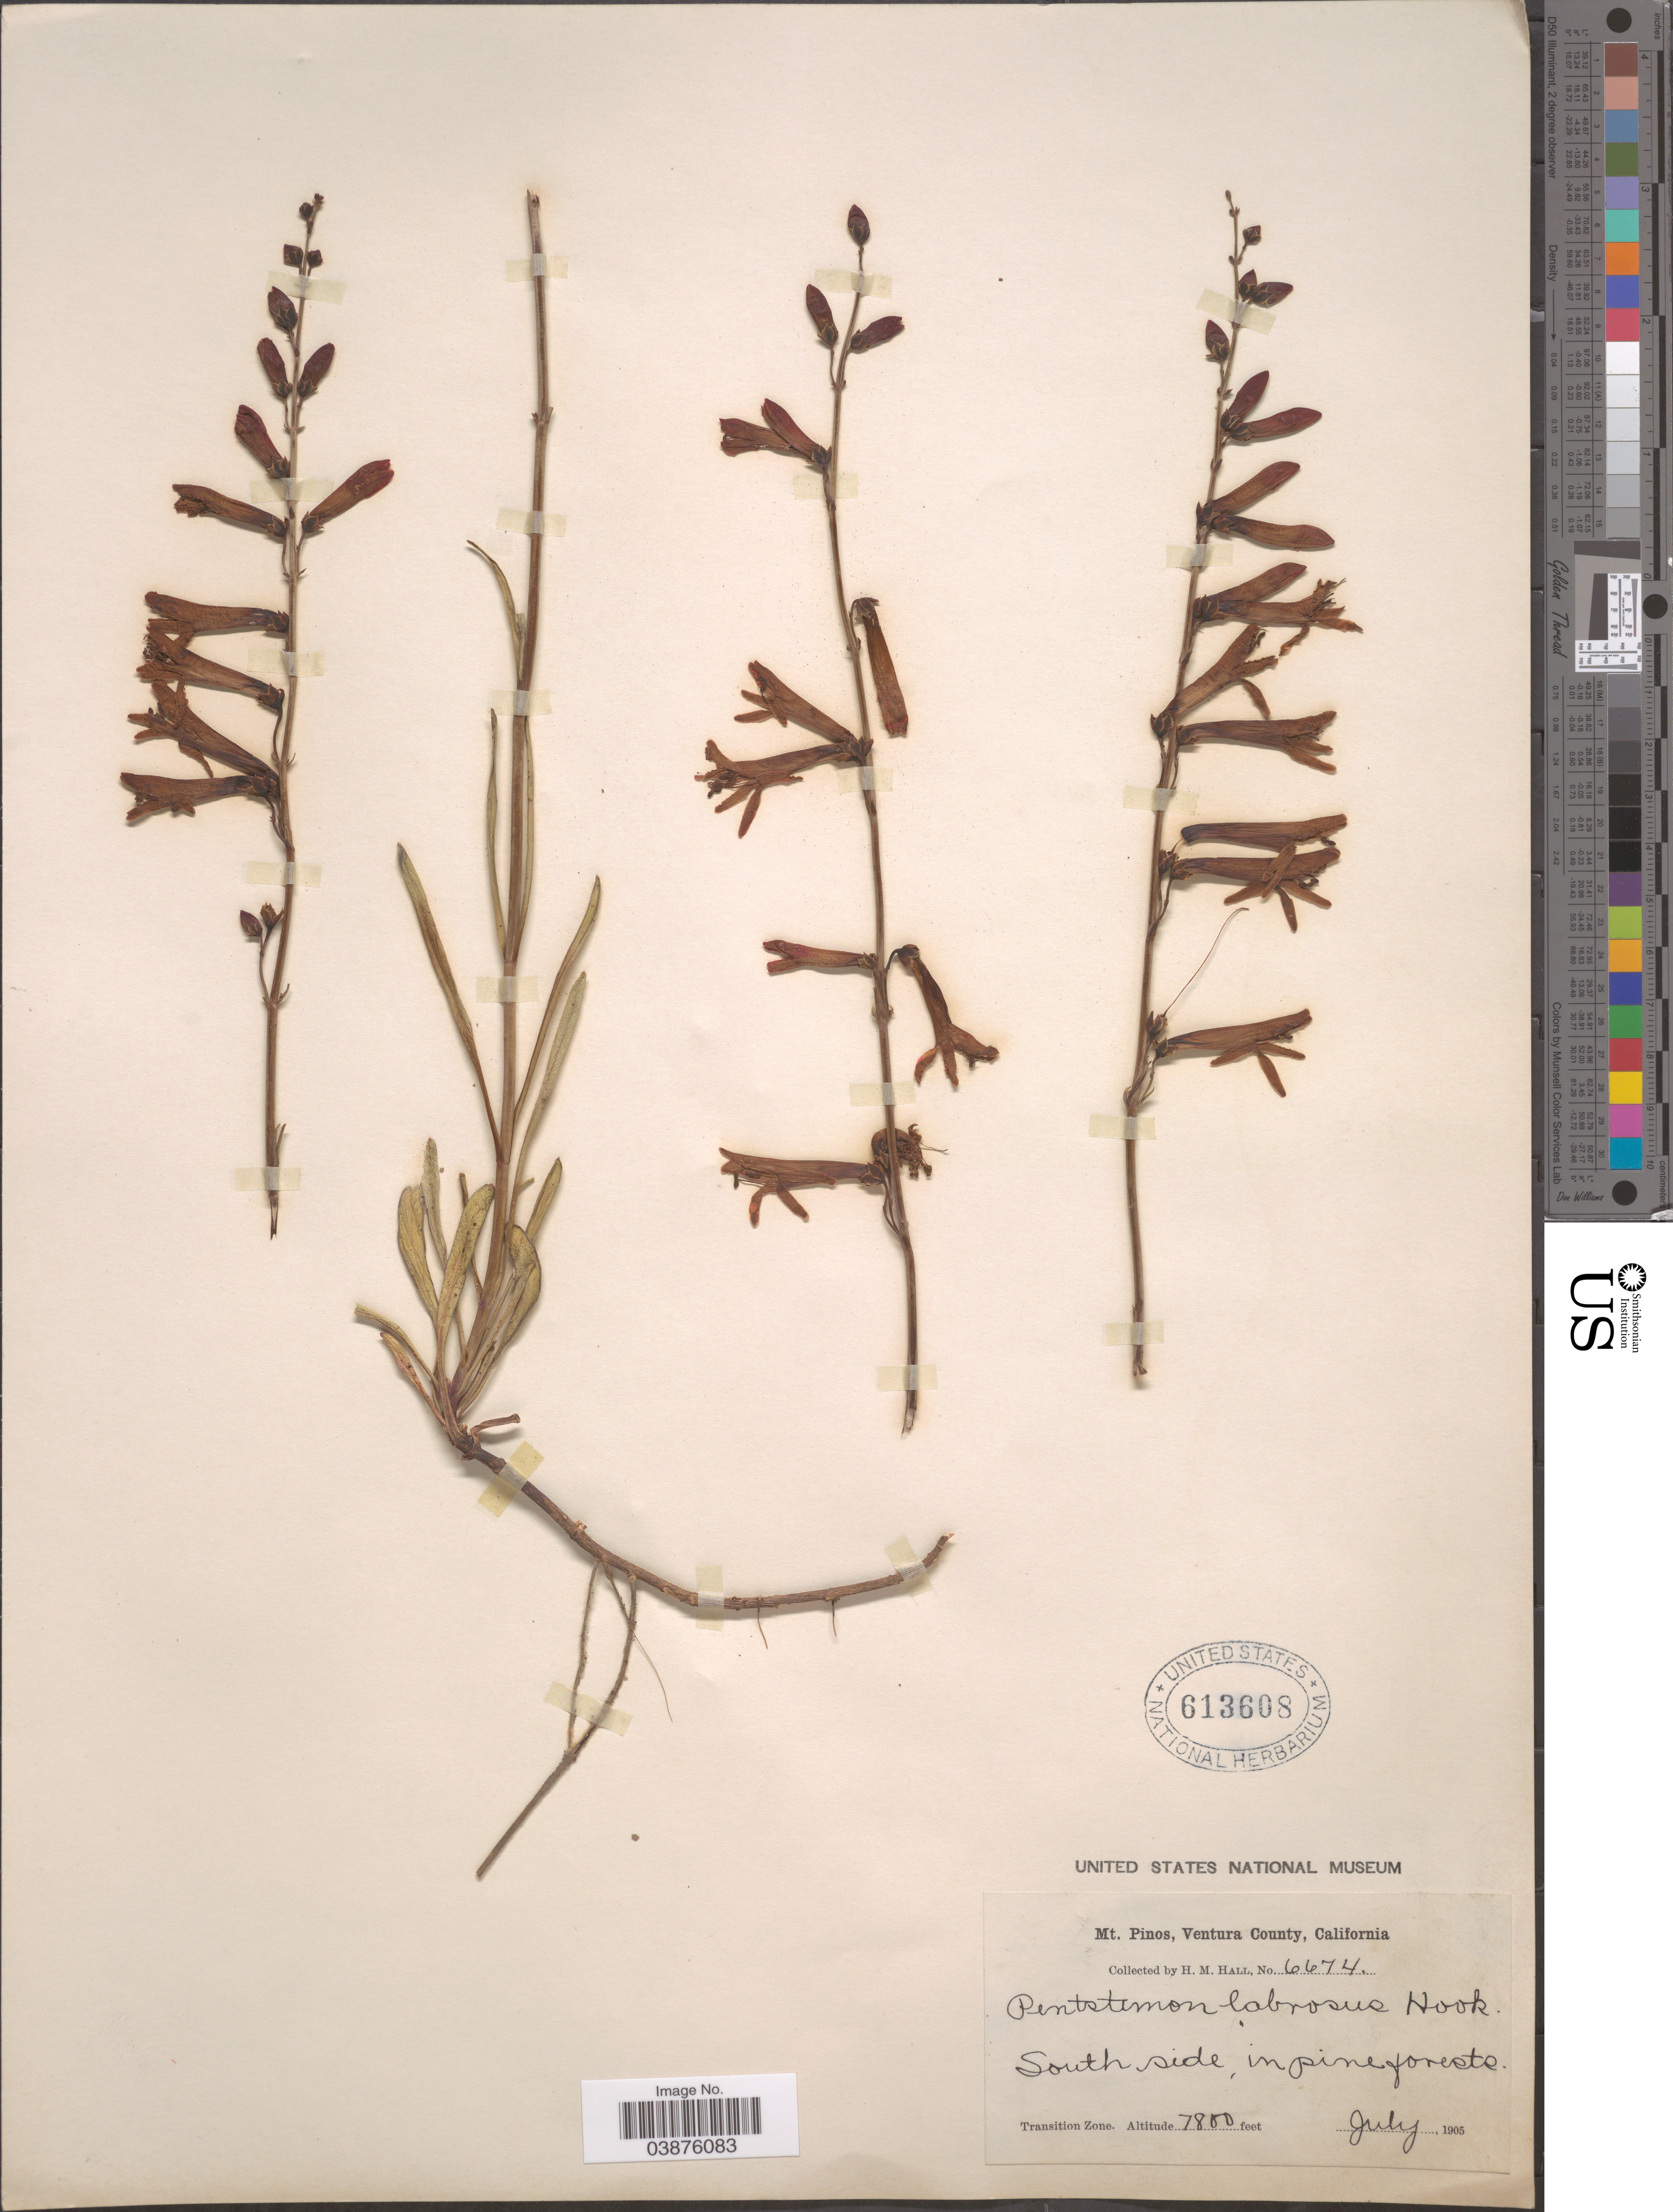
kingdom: Plantae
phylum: Tracheophyta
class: Magnoliopsida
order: Lamiales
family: Plantaginaceae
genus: Penstemon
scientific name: Penstemon labrosus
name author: (A. Gray) Mast. ex Hook. f.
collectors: H. M. Hall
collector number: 6674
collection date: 1905-07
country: United States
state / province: California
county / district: Ventura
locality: Mt. Pinos, Ventura County. South side, in pine forests. Transition Zone.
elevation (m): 2377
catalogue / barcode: US 613608